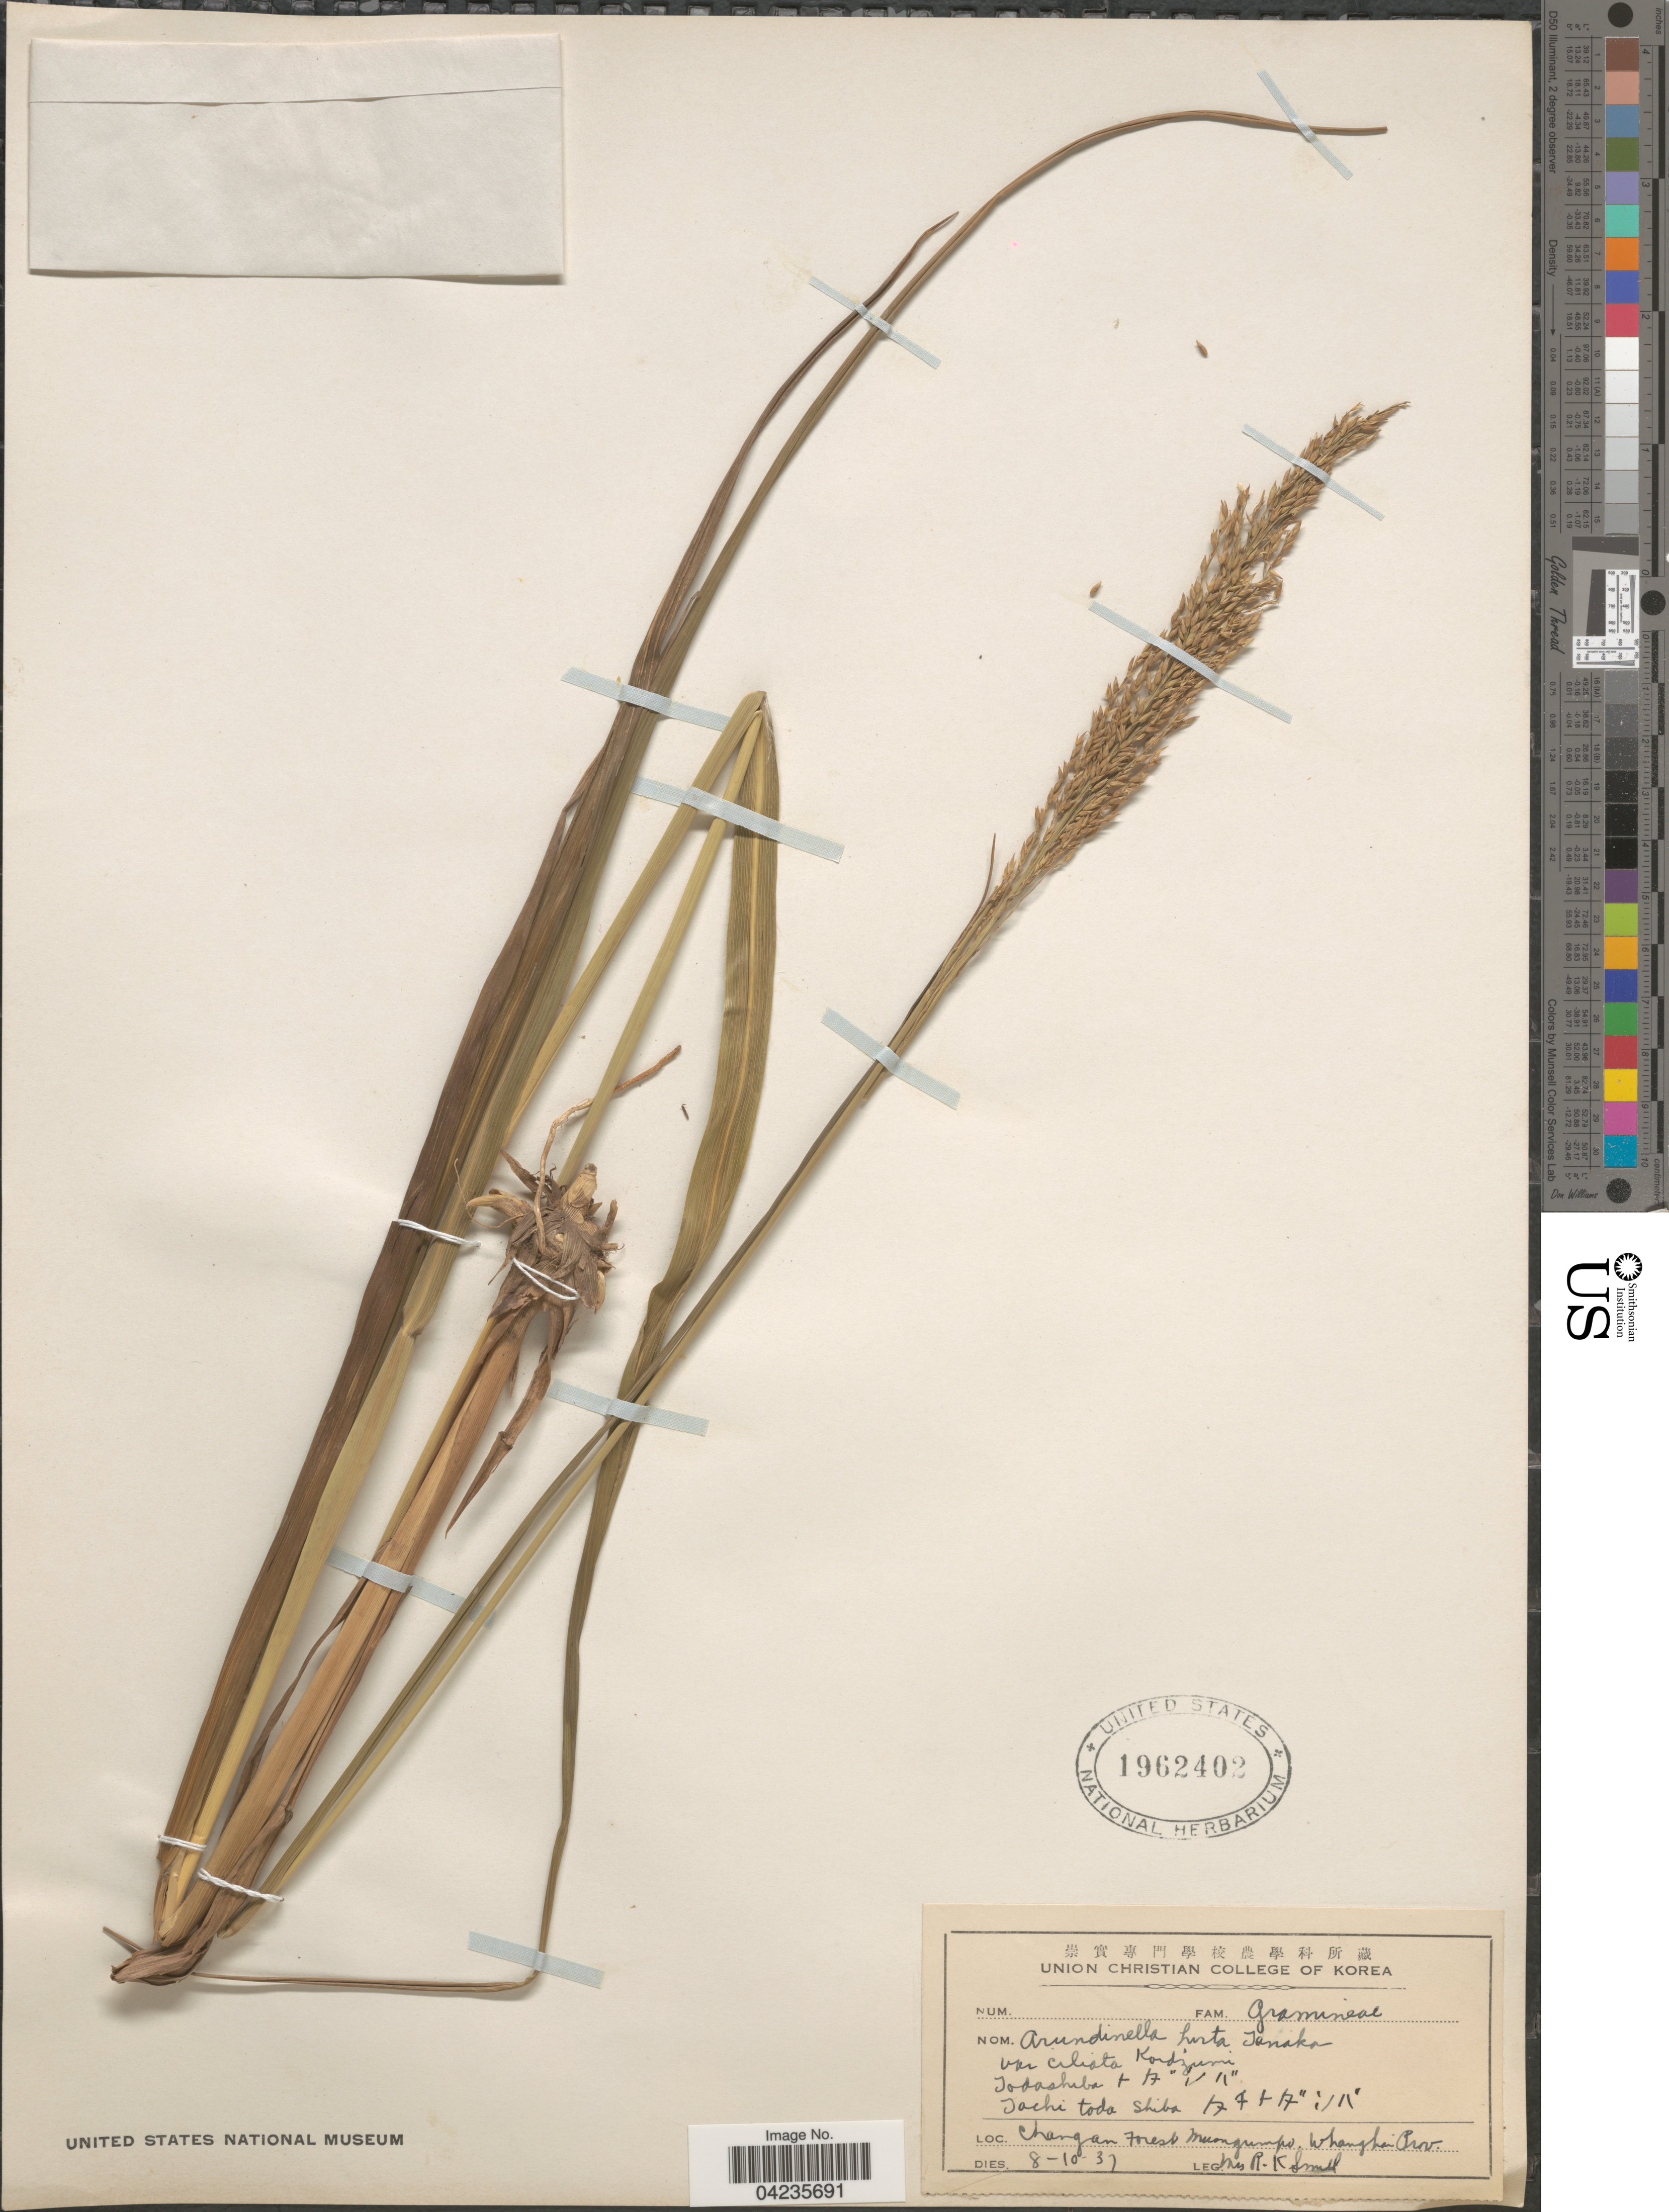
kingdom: Plantae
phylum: Tracheophyta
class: Liliopsida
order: Poales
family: Poaceae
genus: Arundinella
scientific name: Arundinella hirta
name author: (Thunb.) Tanaka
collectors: Mrs. R. K. Smith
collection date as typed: Transcribed d/m/y: 8/10/37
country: China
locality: Changan Forest. Muongumpo [interpreted]. Whanghai prov.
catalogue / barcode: US 1962402